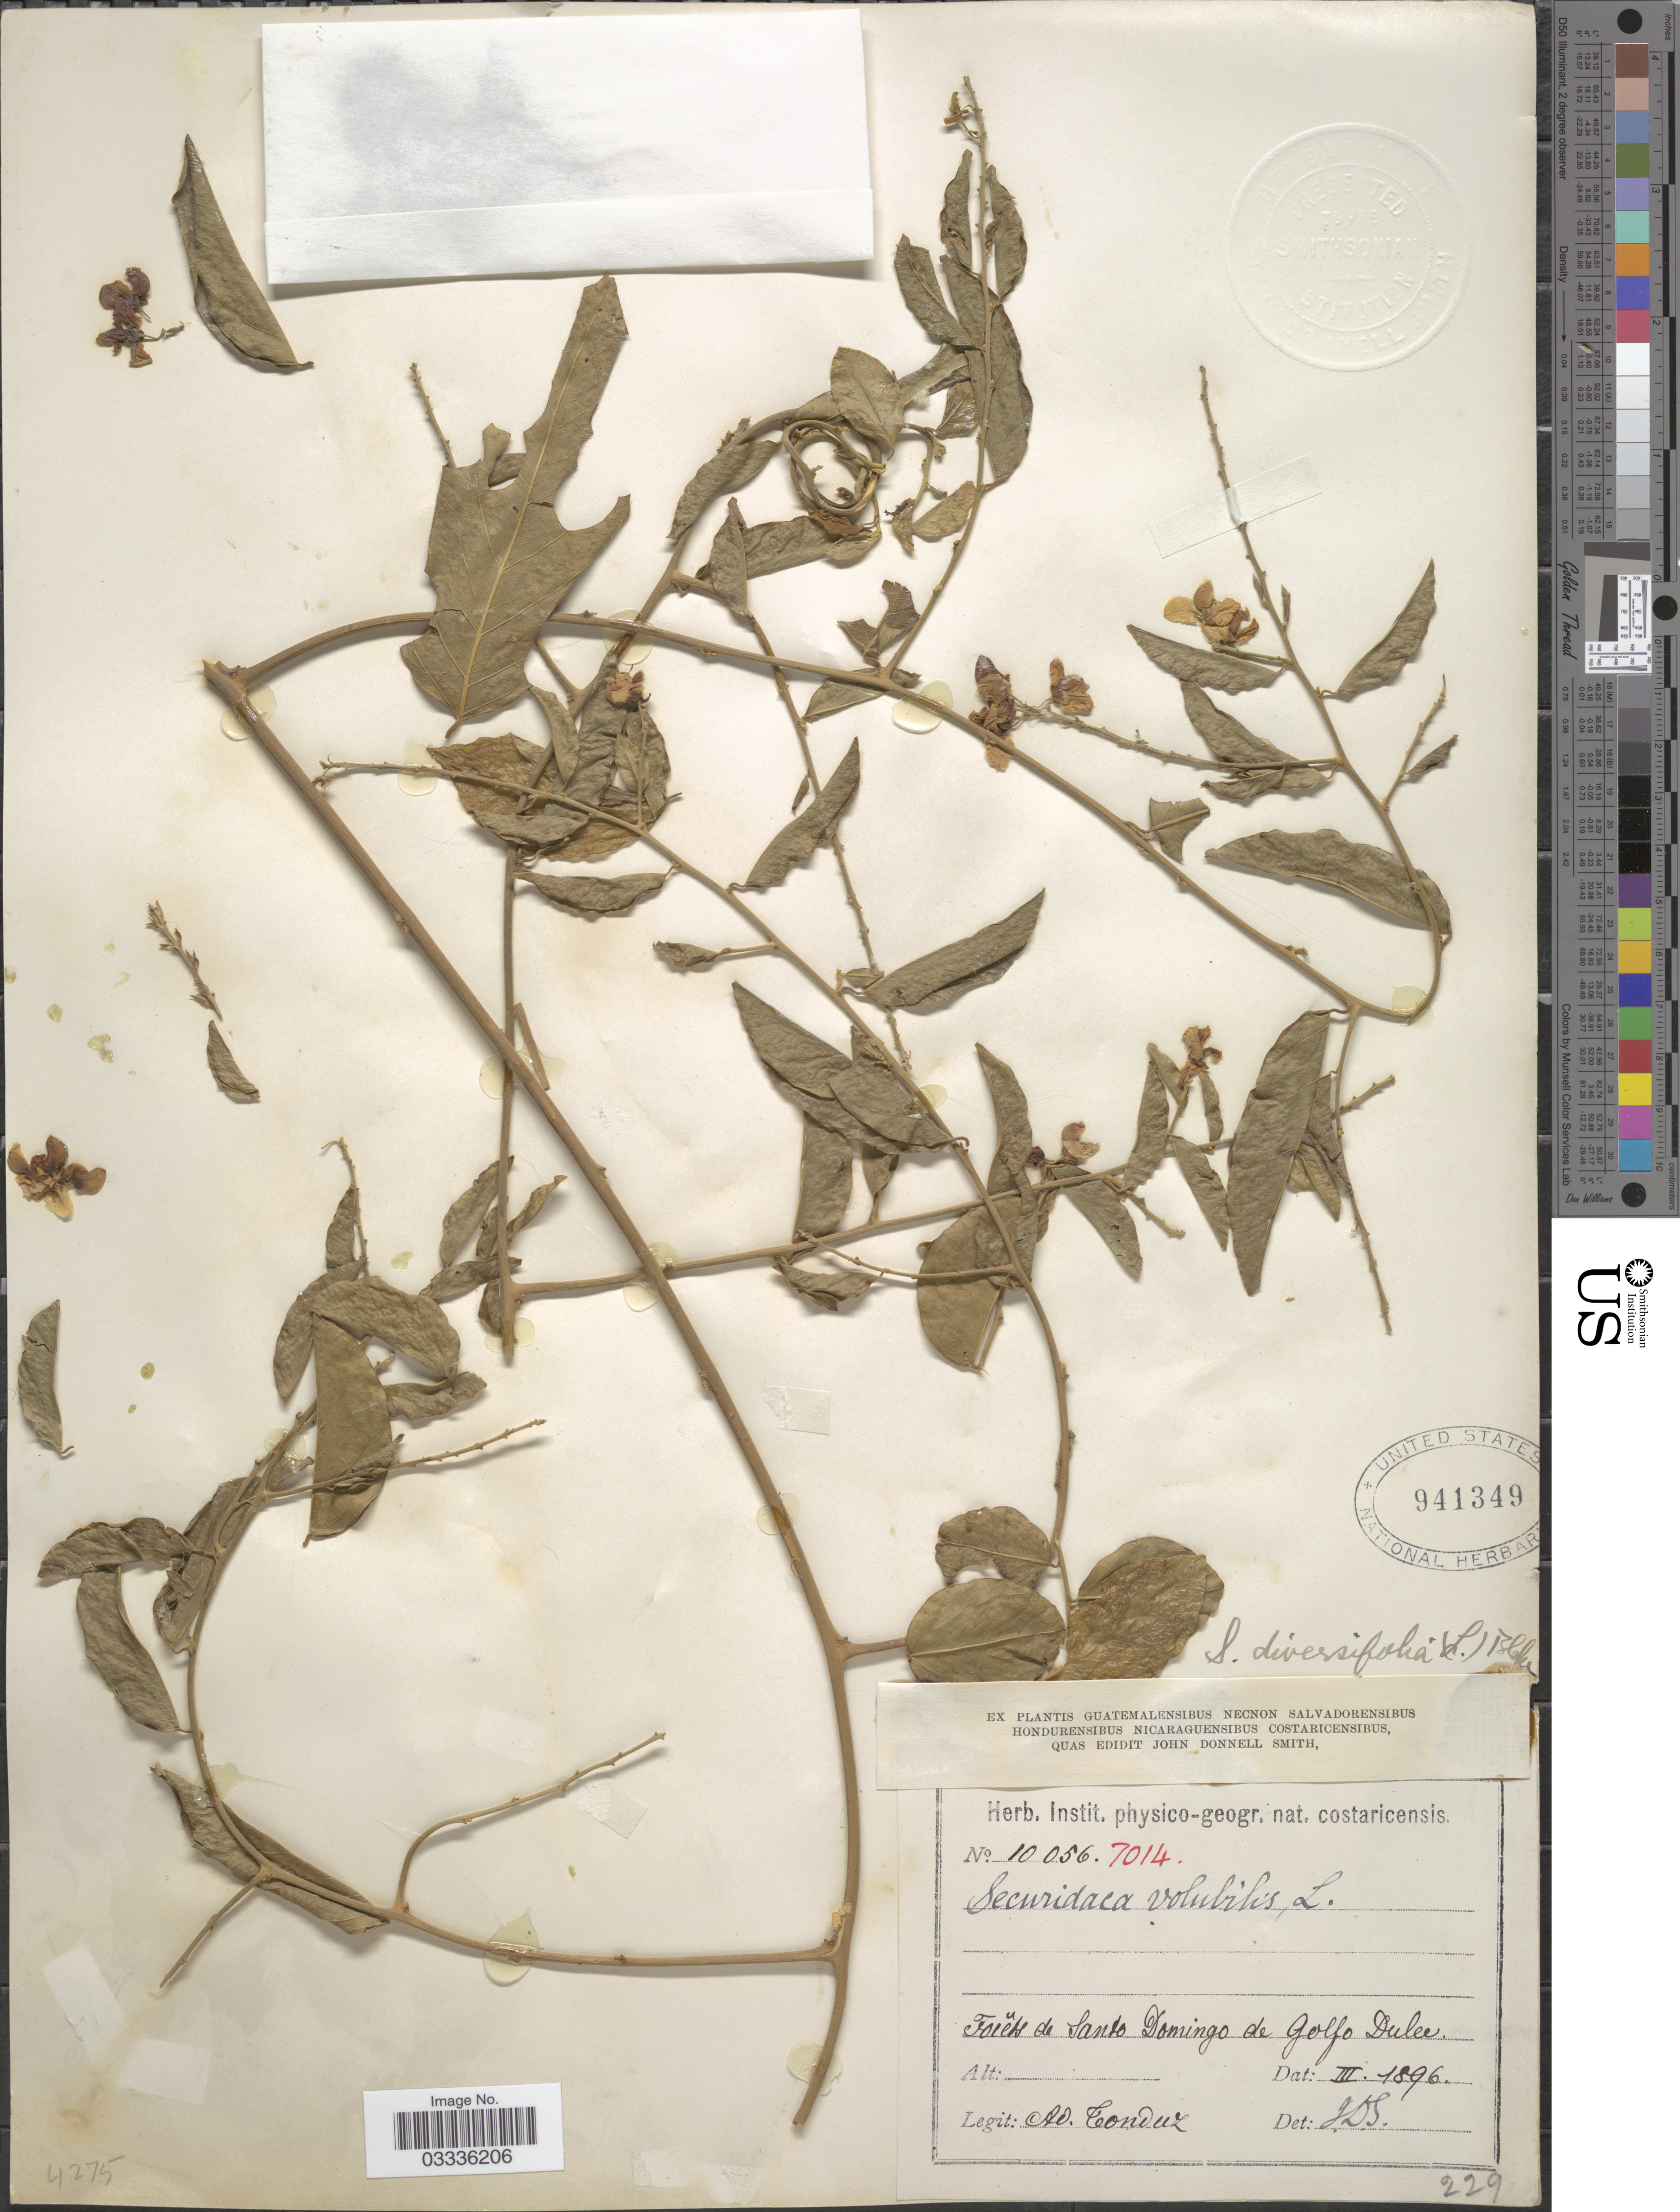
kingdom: Plantae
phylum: Tracheophyta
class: Magnoliopsida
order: Fabales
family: Polygalaceae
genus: Securidaca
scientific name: Securidaca diversifolia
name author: (L.) S.F. Blake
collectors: A. Tonduz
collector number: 10056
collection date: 1896-03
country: Costa Rica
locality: Forêts de Santo Domingo de Golfo Dulce.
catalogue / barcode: US 941349